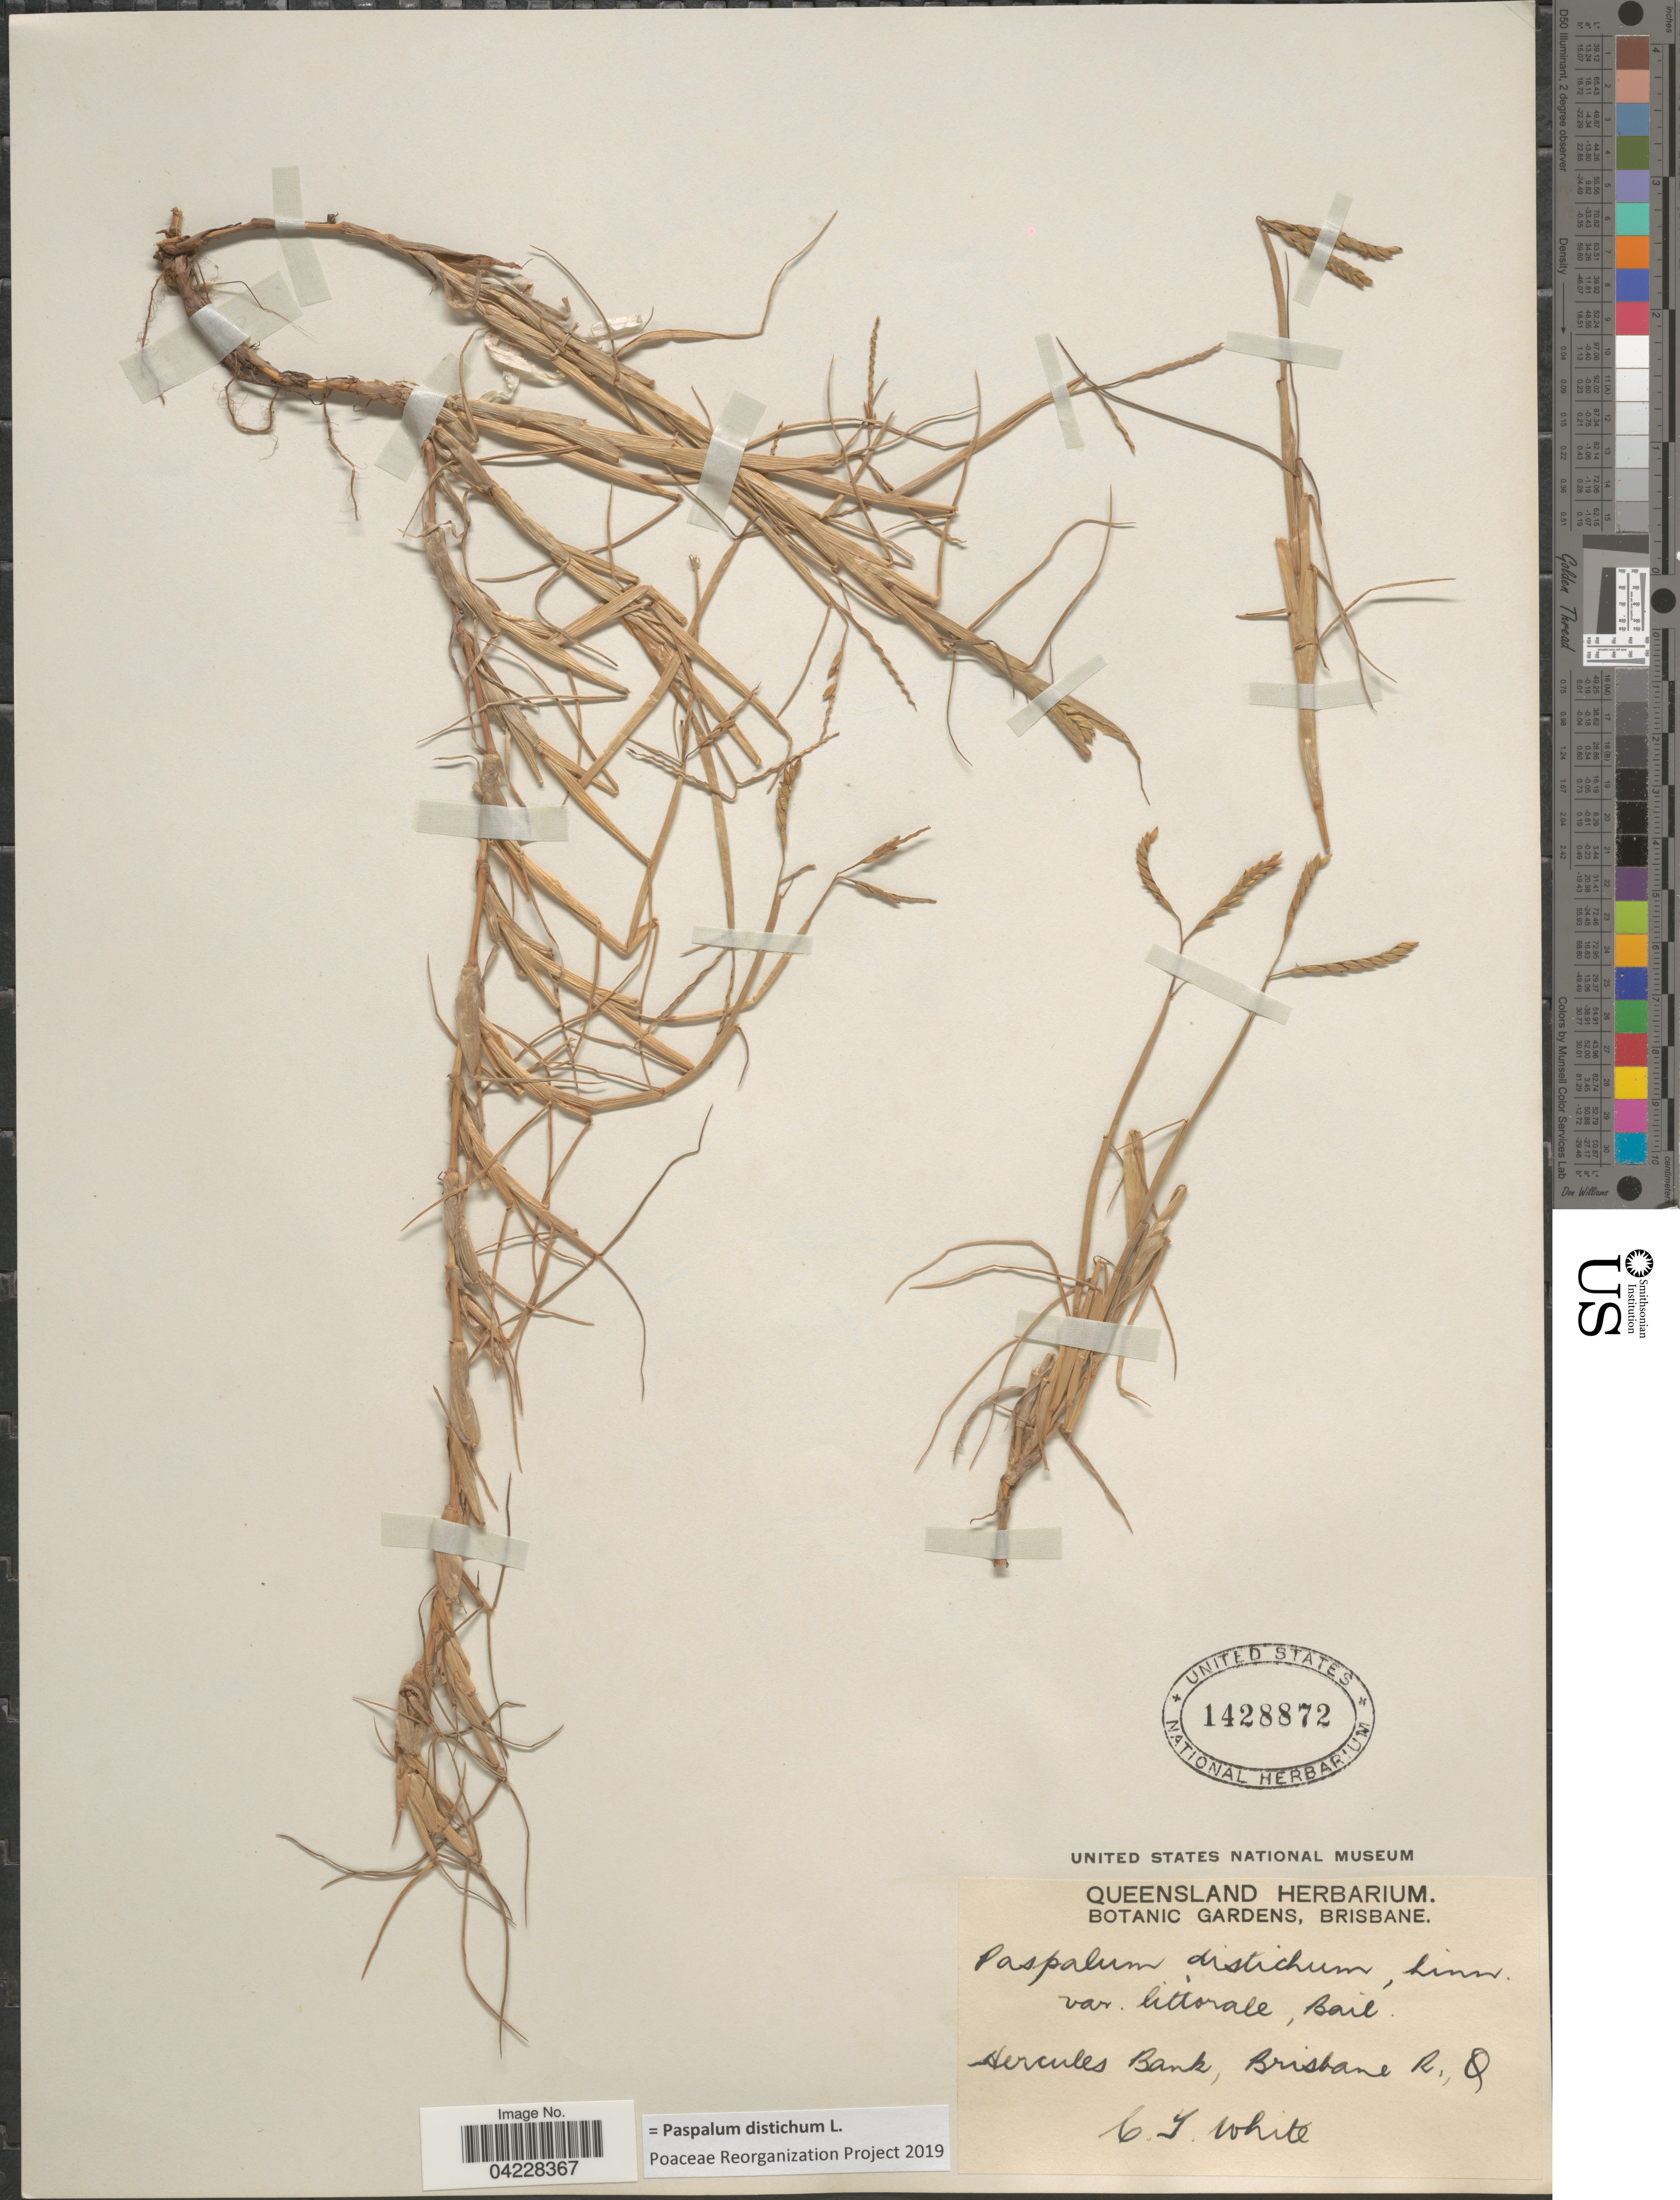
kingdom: Plantae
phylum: Tracheophyta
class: Liliopsida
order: Poales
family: Poaceae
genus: Paspalum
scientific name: Paspalum distichum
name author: L.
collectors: C. T. White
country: Australia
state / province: Queensland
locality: Hercules Bank, Brisbane R., Q.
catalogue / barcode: US 1428872